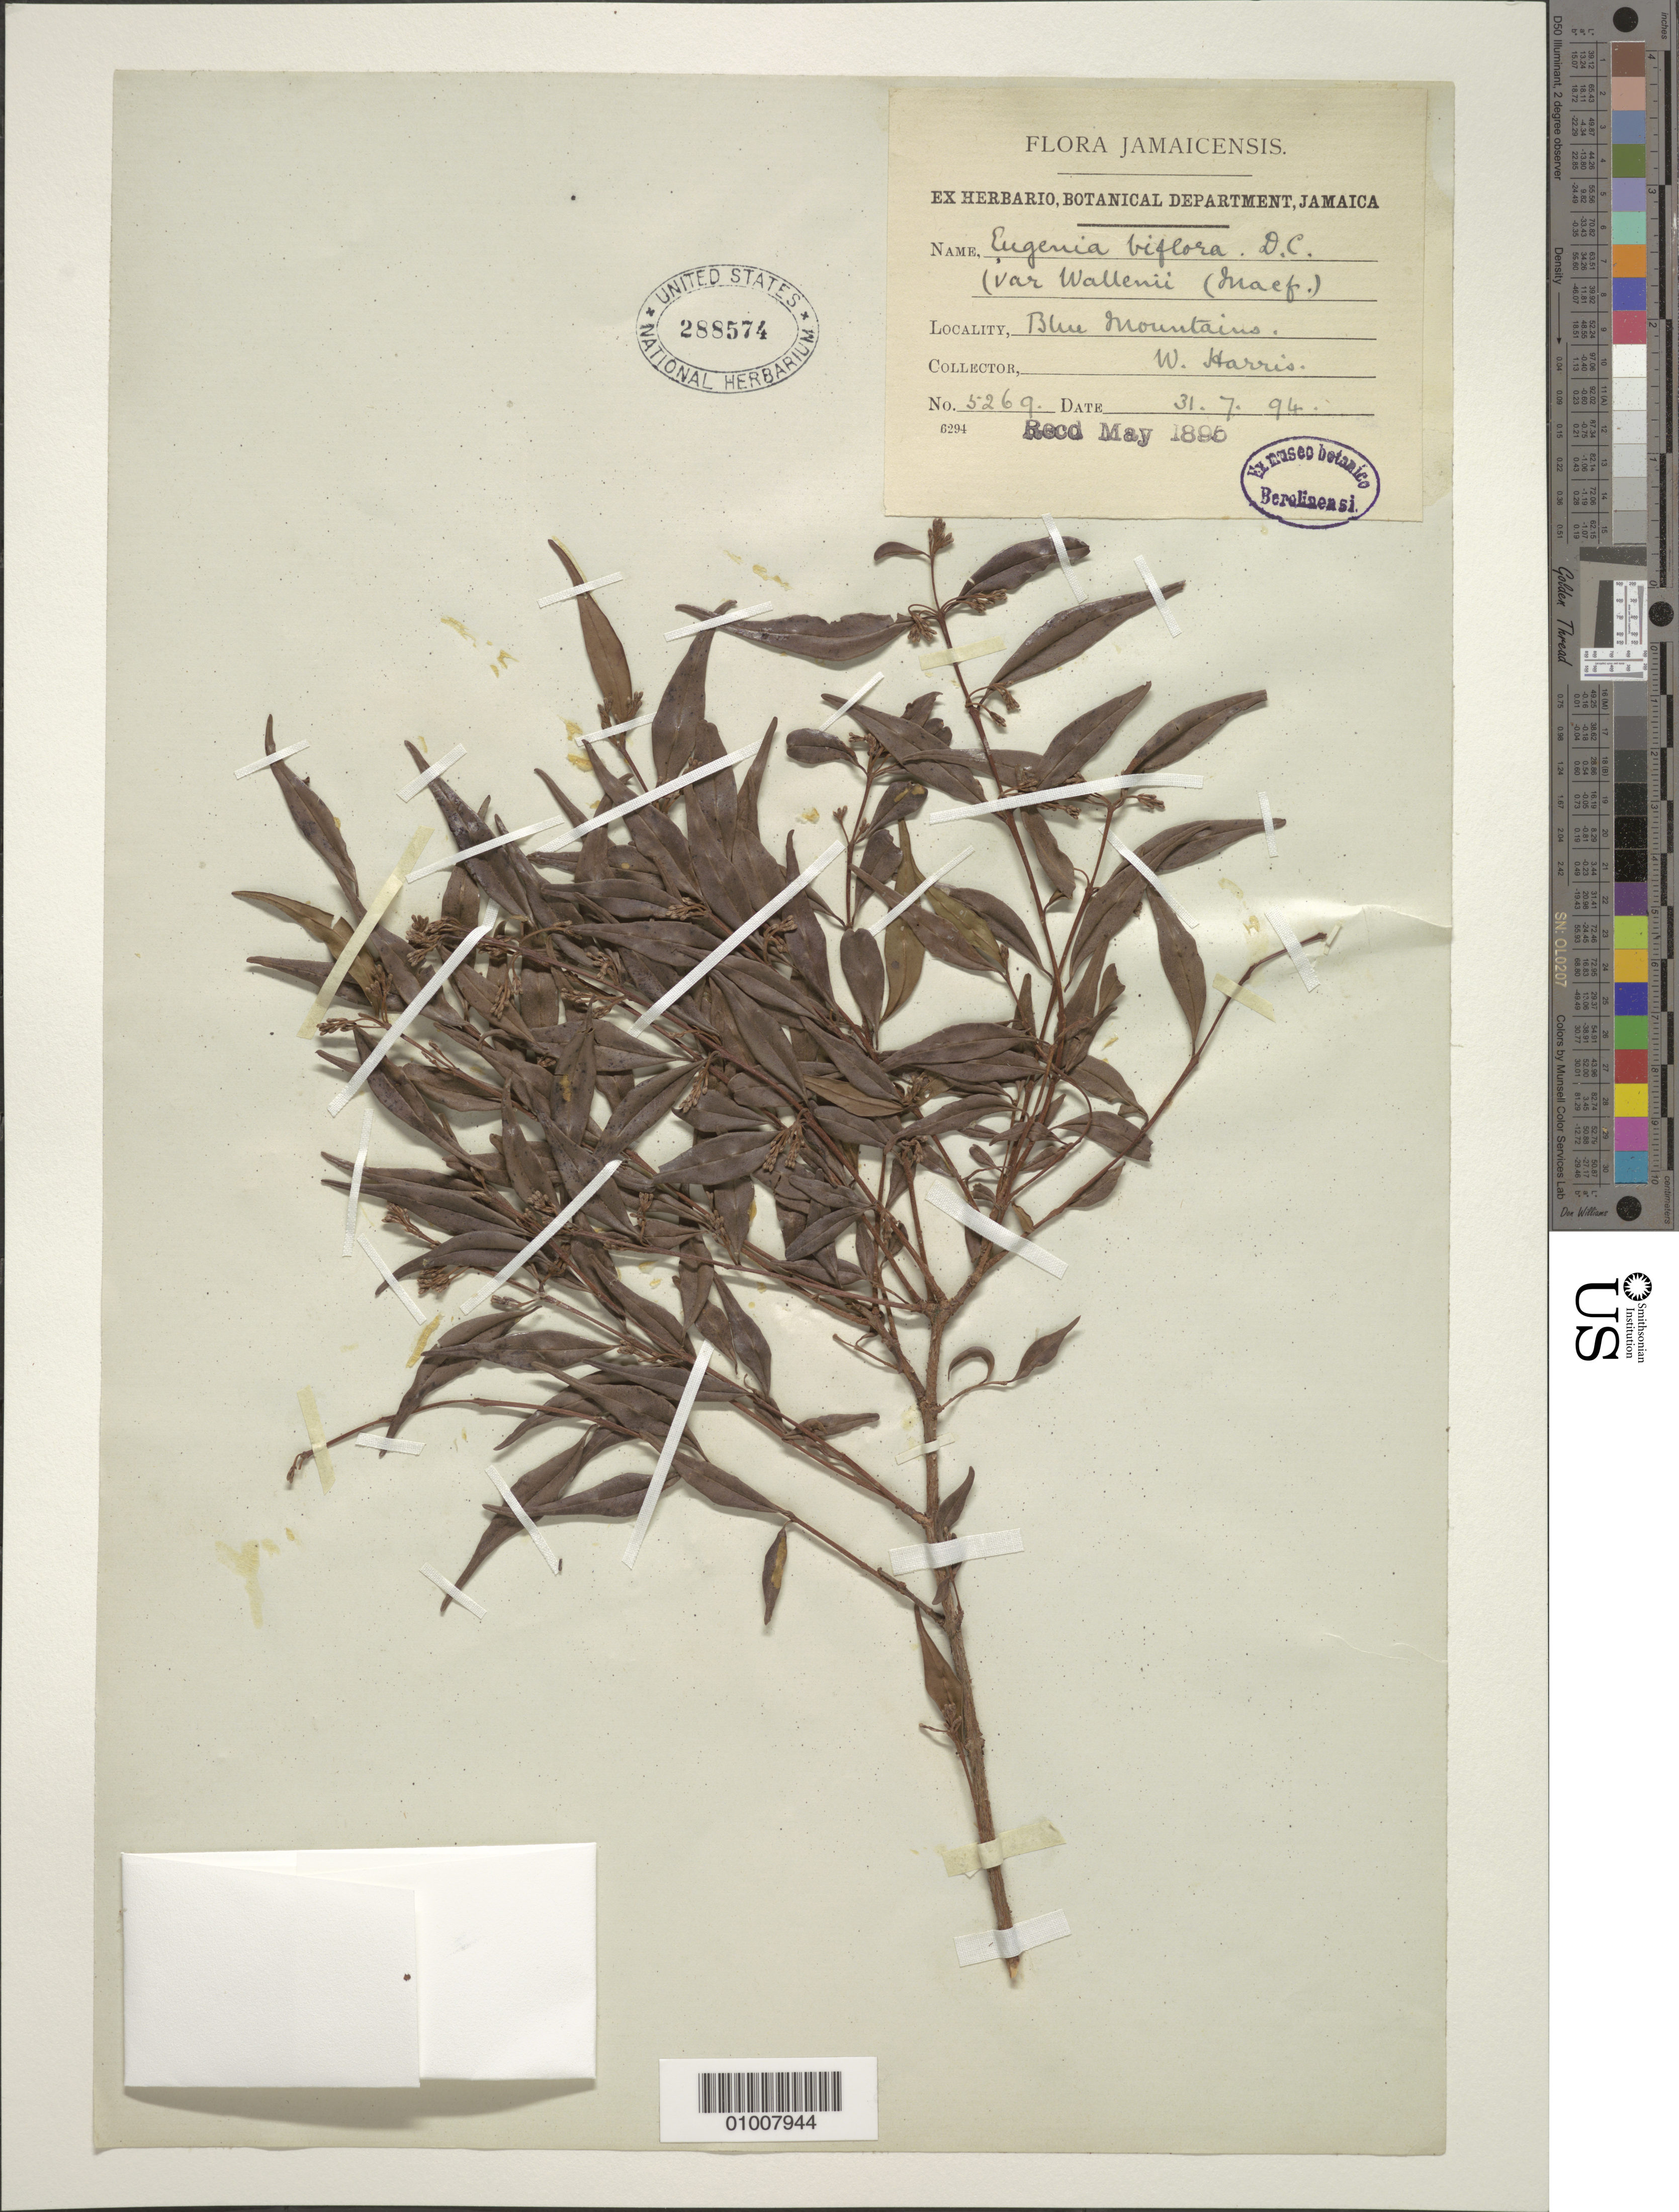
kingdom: Plantae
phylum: Tracheophyta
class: Magnoliopsida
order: Myrtales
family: Myrtaceae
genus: Eugenia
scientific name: Eugenia biflora var. wallenii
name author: (Macfad.) Krug & Urb.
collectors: W. Harris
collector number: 5269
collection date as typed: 31 Jul 1896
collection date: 1896-07-31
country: Jamaica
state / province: Saint Andrew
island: Jamaica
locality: Blue Mountains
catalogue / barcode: US 288574